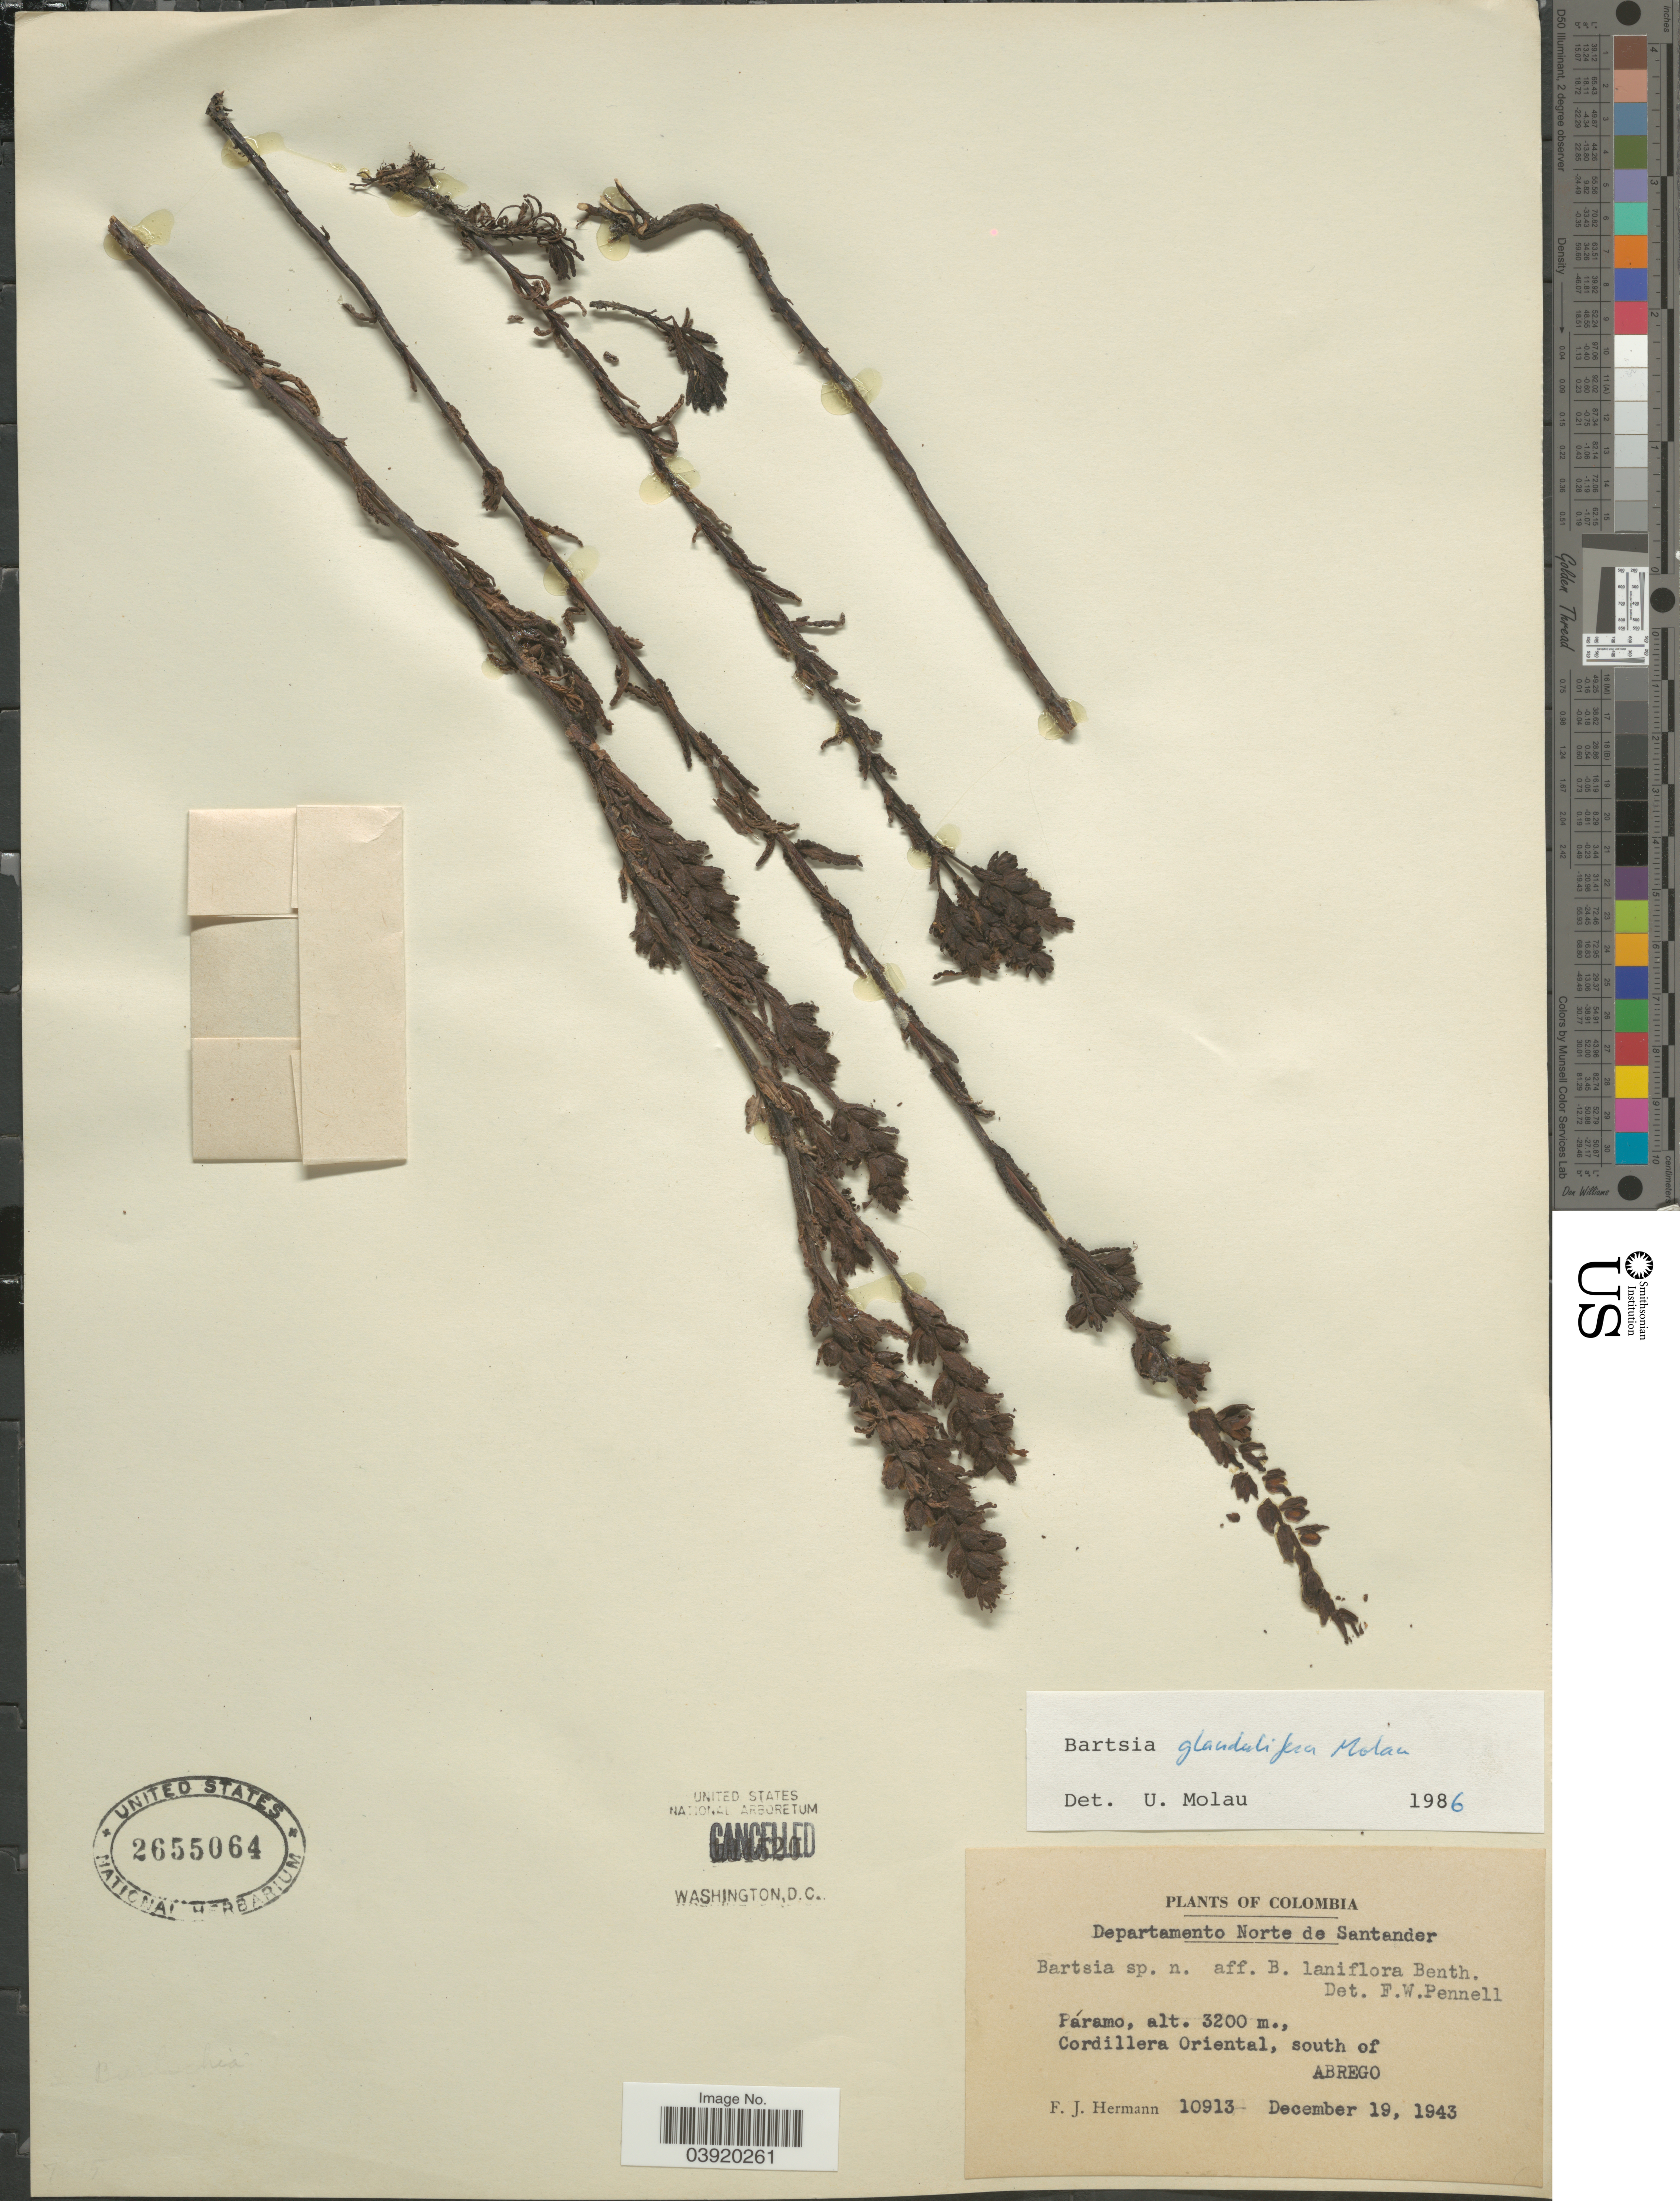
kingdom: Plantae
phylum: Tracheophyta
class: Magnoliopsida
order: Lamiales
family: Orobanchaceae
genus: Bartsia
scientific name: Bartsia glandulifera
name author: Molau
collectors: F. J. Hermann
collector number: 10913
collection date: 1943-12-19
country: Colombia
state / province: Norte de Santander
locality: Departamento Norte de Santander. Páramo, Cordillera Oriental, south of Abrego.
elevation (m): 3200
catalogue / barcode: US 2655064